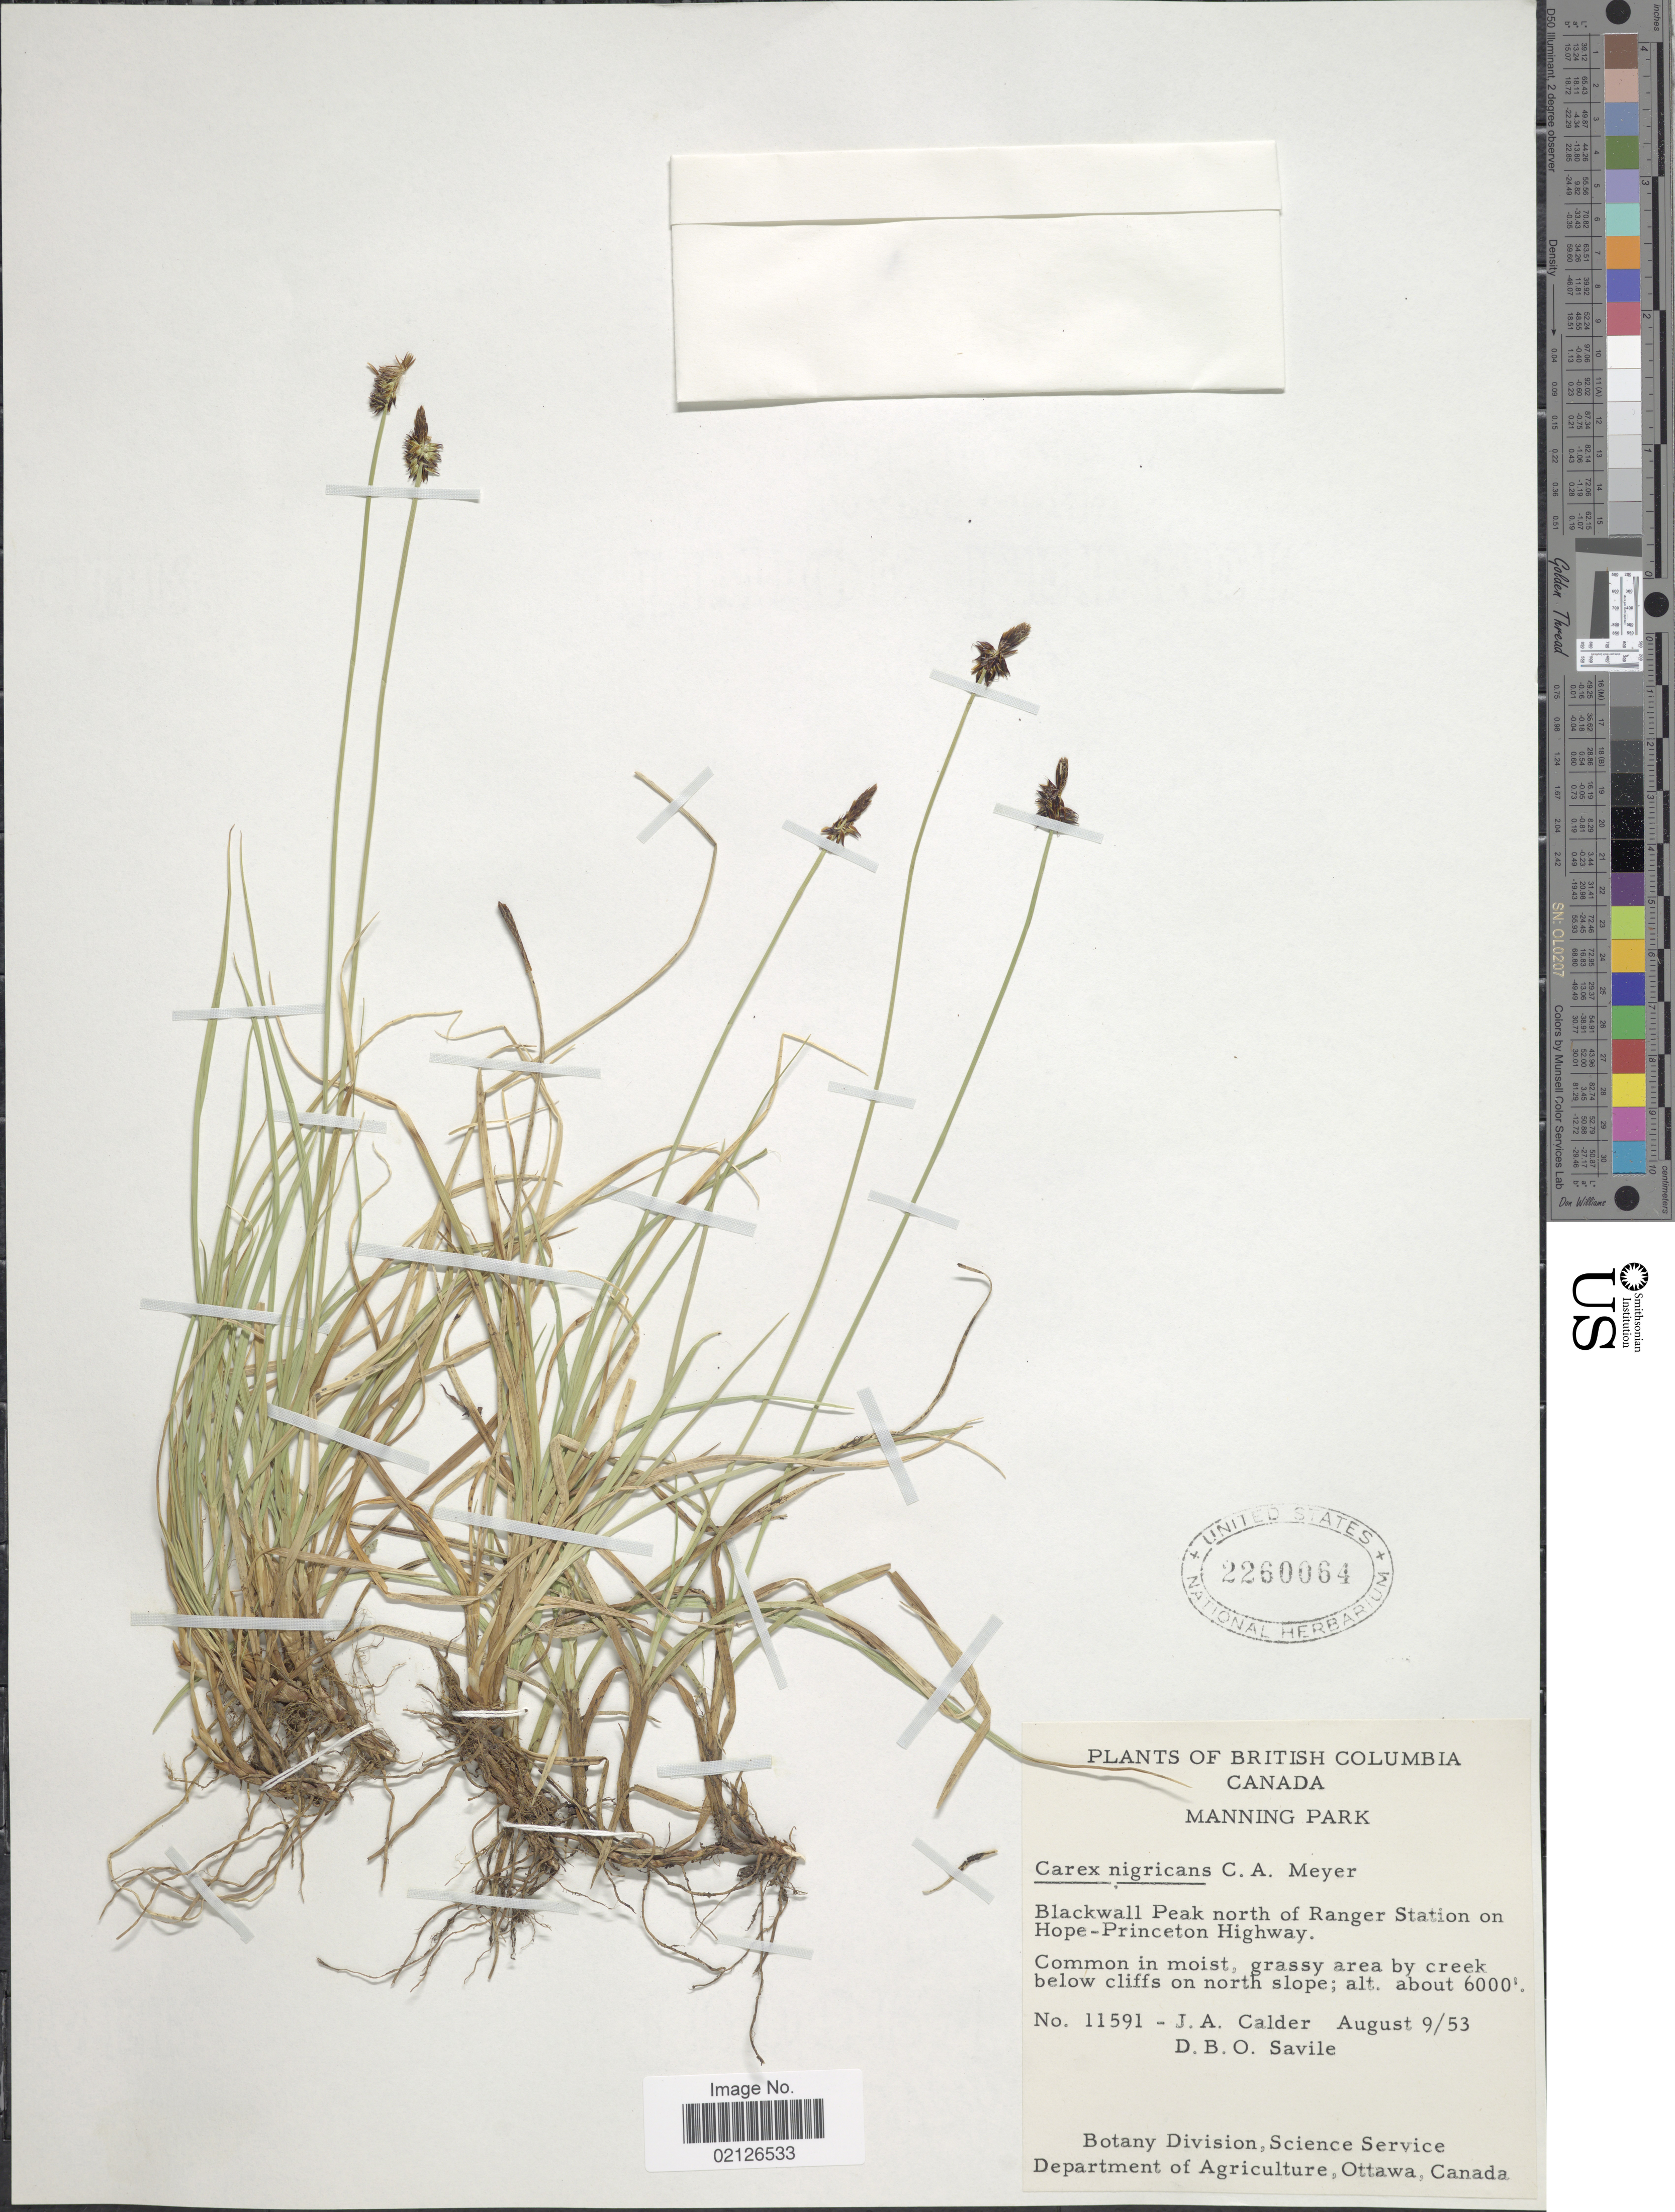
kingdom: Plantae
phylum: Tracheophyta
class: Liliopsida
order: Poales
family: Cyperaceae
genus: Carex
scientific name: Carex nigricans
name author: C.A. Mey.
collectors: J. A. Calder & D. Savile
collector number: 11591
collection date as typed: Transcribed d/m/y: 9/8/53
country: Canada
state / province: British Columbia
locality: Manning Park, Blackwell Peak north of Ranger Station on Hope-Princeton Highway, in moist, grassy area by creek cliffs on north slope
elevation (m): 1829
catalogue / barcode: US 2260064